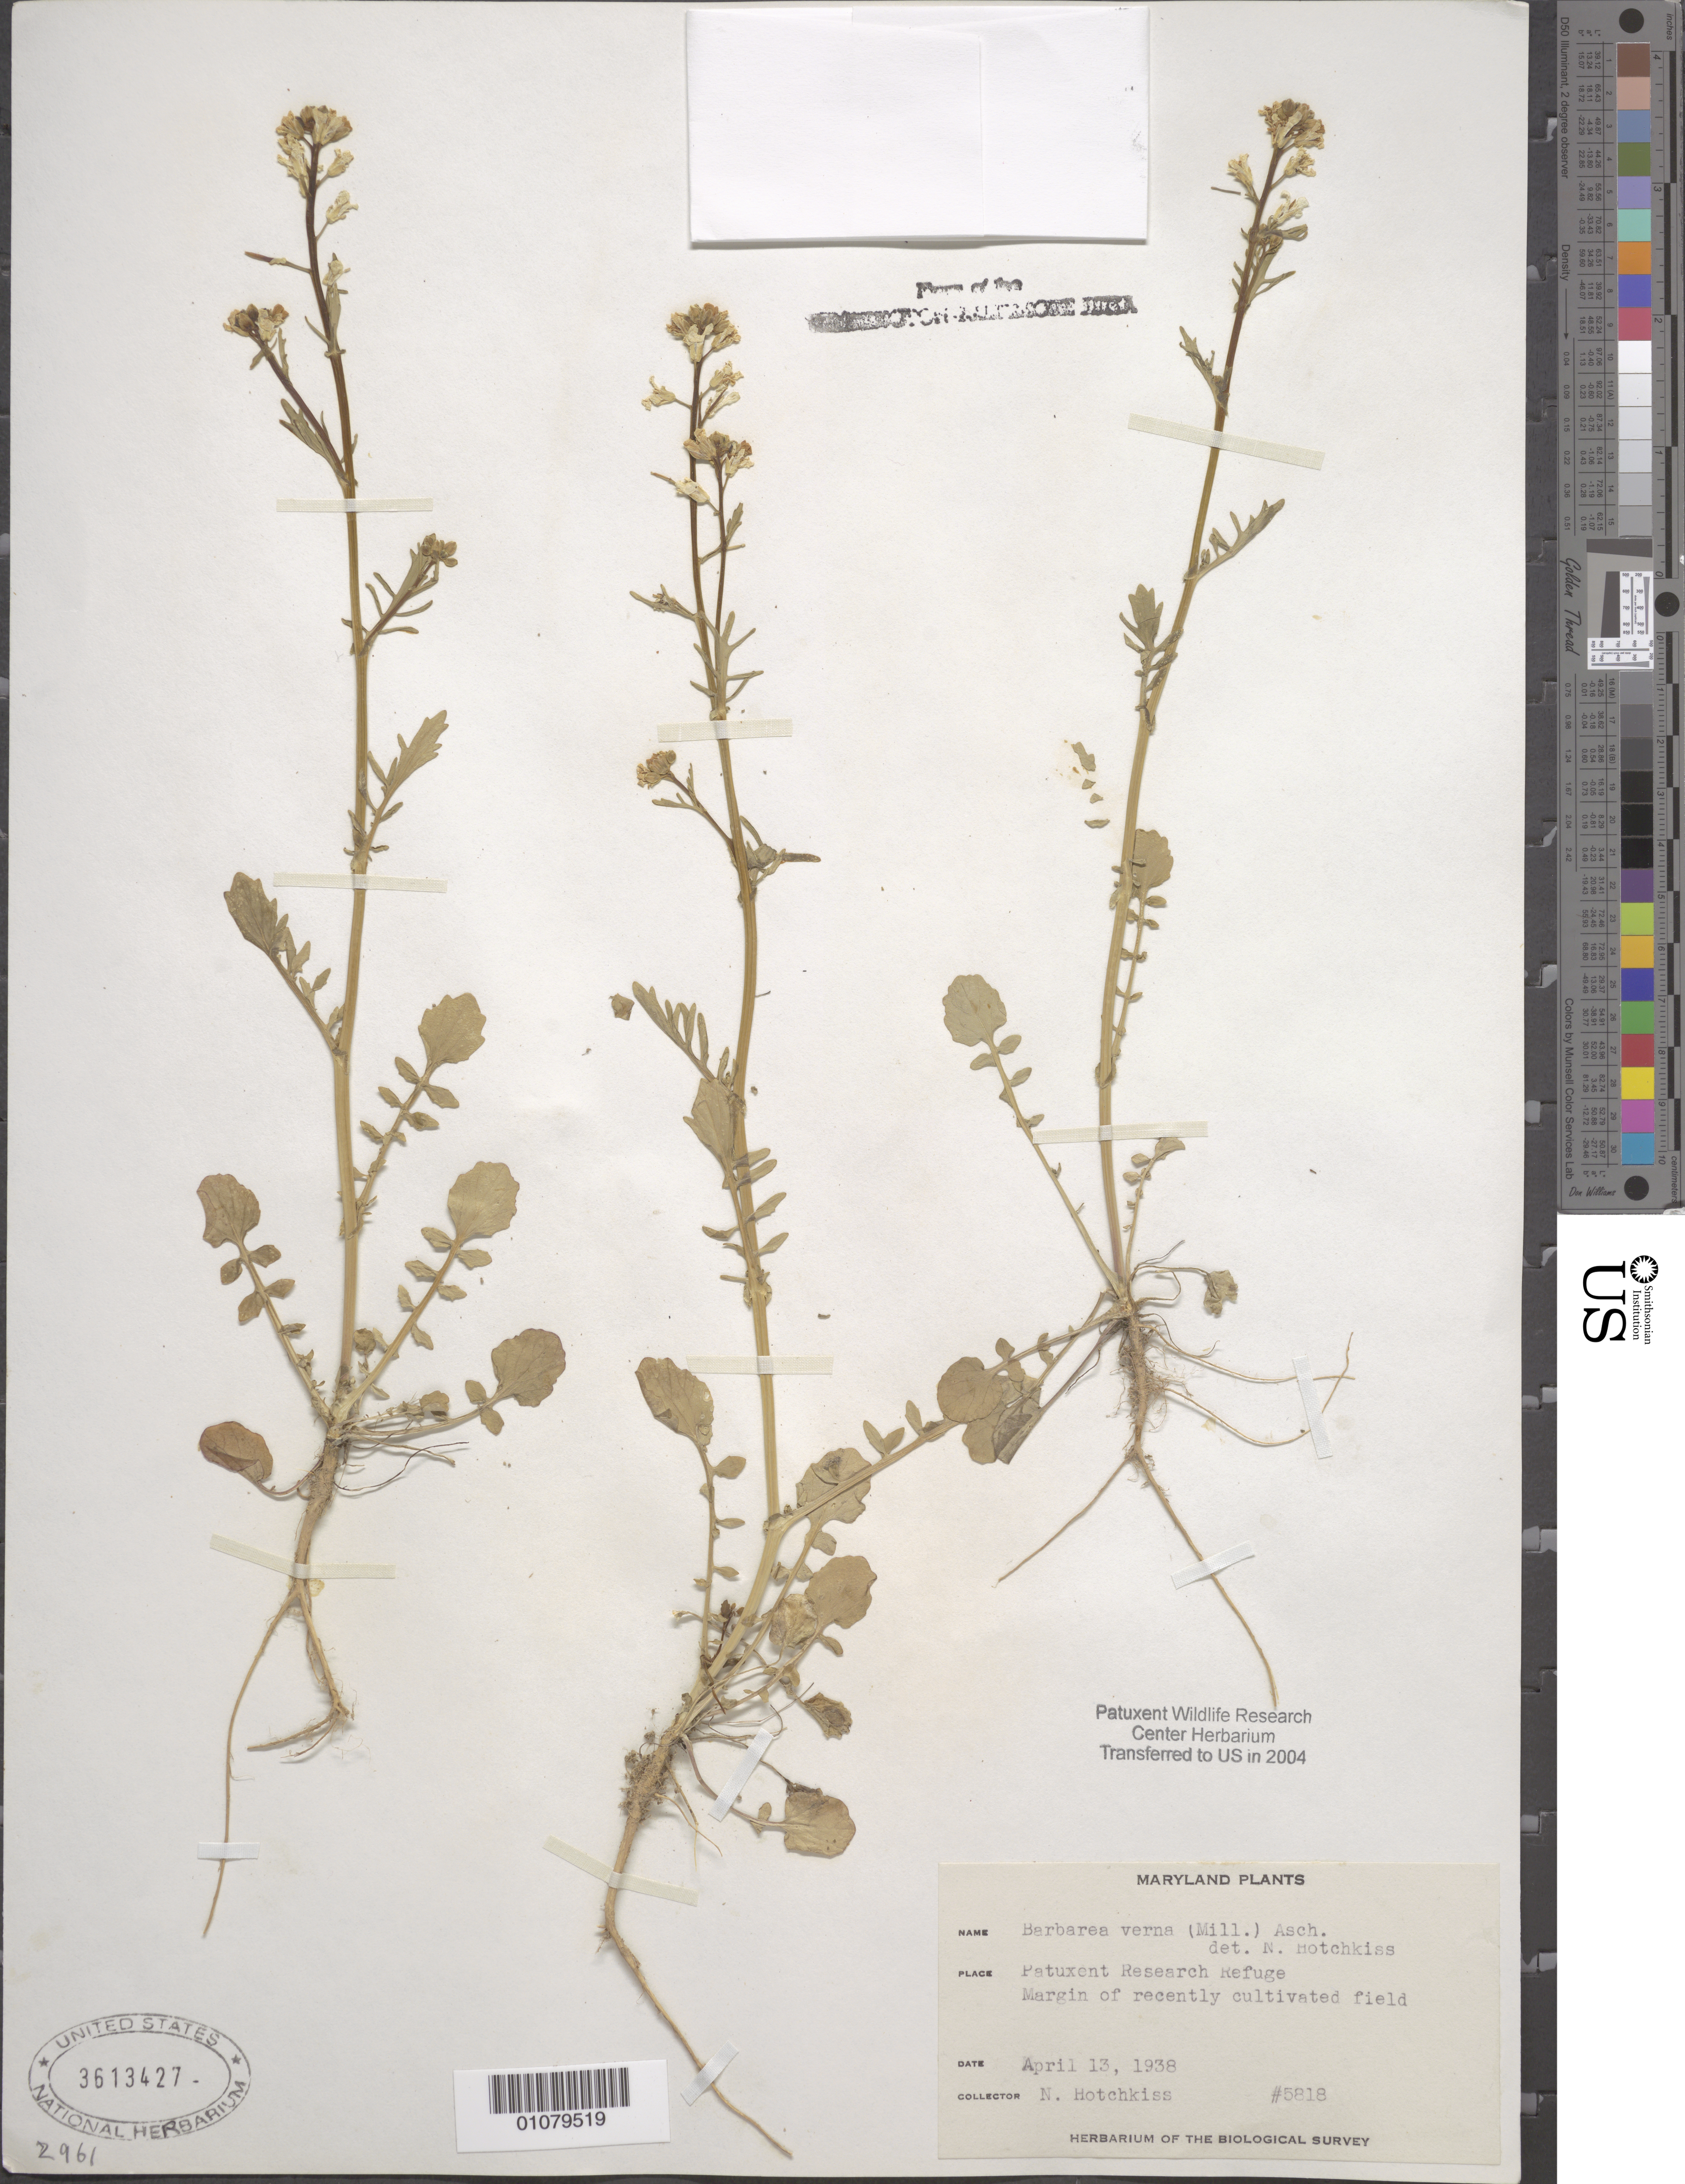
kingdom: Plantae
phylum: Tracheophyta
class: Magnoliopsida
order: Brassicales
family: Brassicaceae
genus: Barbarea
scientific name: Barbarea verna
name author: (Mill.) Asch.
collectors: N. Hotchkiss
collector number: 5818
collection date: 1938-04-13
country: United States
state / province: Maryland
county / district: Prince George's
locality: Patuxent Wildlife Refuge.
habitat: Margin of recently cultivated field.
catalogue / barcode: US 3613427